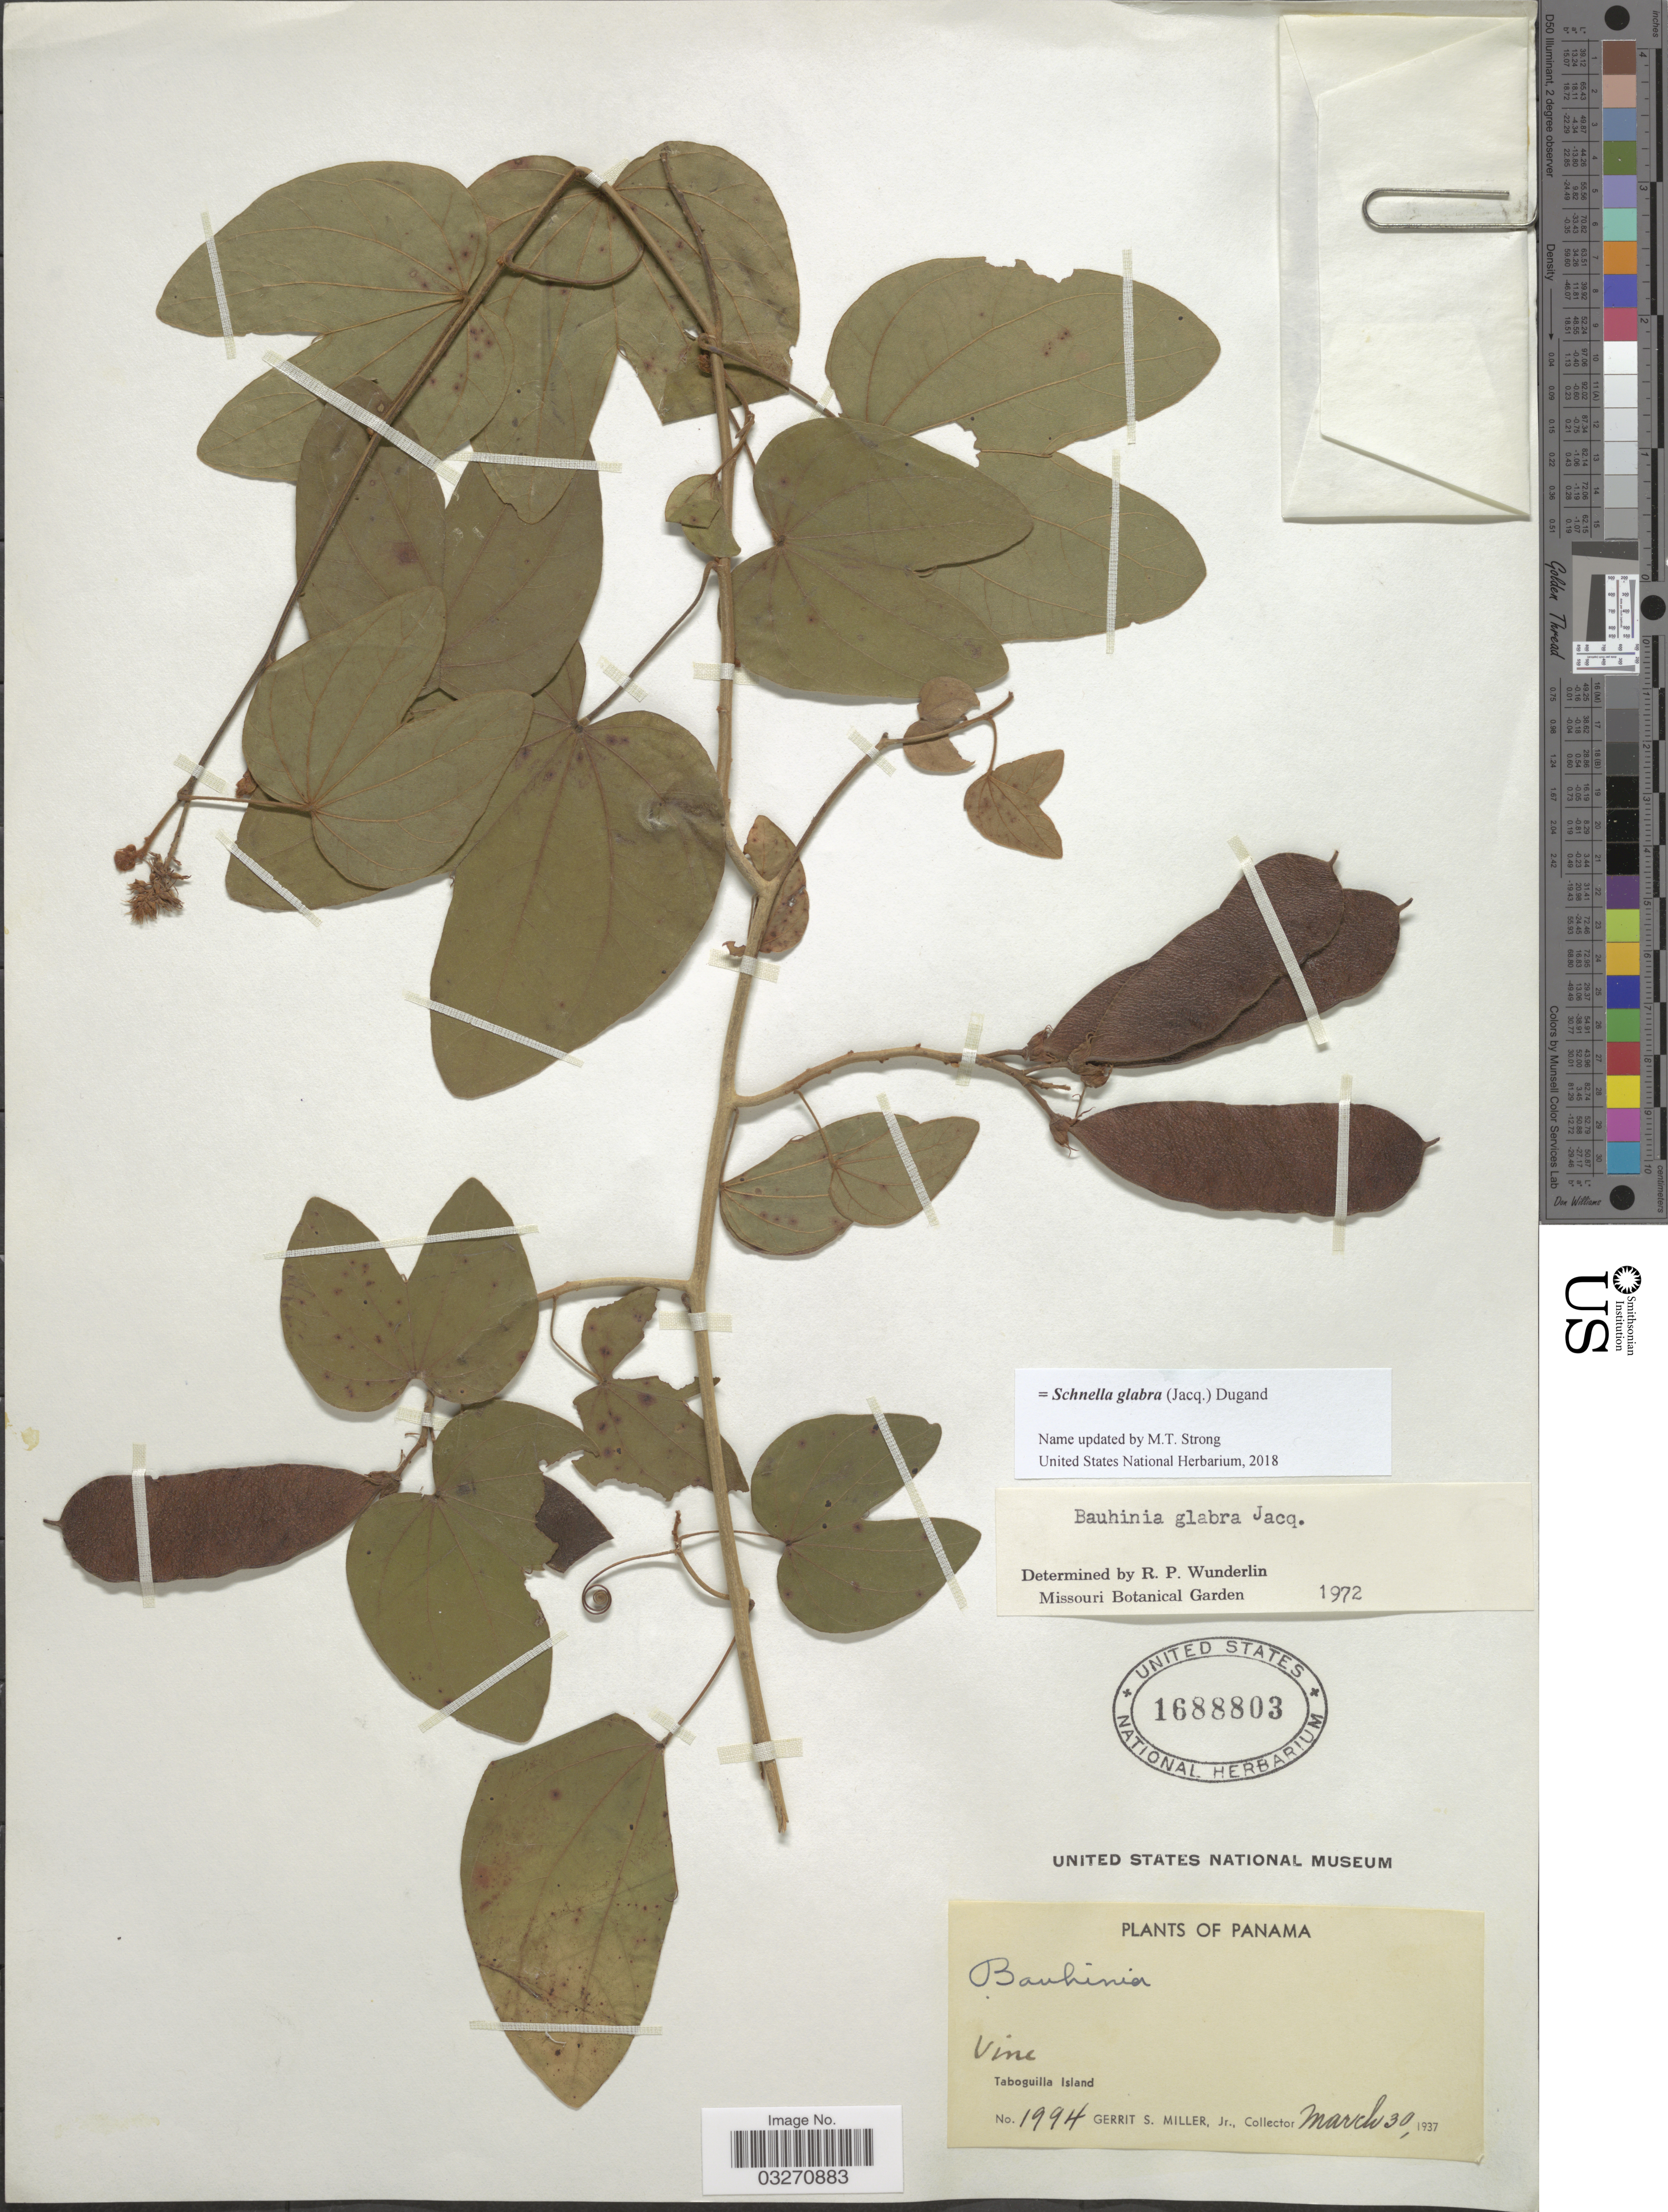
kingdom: Plantae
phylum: Tracheophyta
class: Magnoliopsida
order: Fabales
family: Fabaceae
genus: Schnella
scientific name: Schnella glabra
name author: (Jacq.) Dugand G.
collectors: G. S. Miller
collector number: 1994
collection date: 1937-03-30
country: Panama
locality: Taboguilla Island.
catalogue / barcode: US 1688803